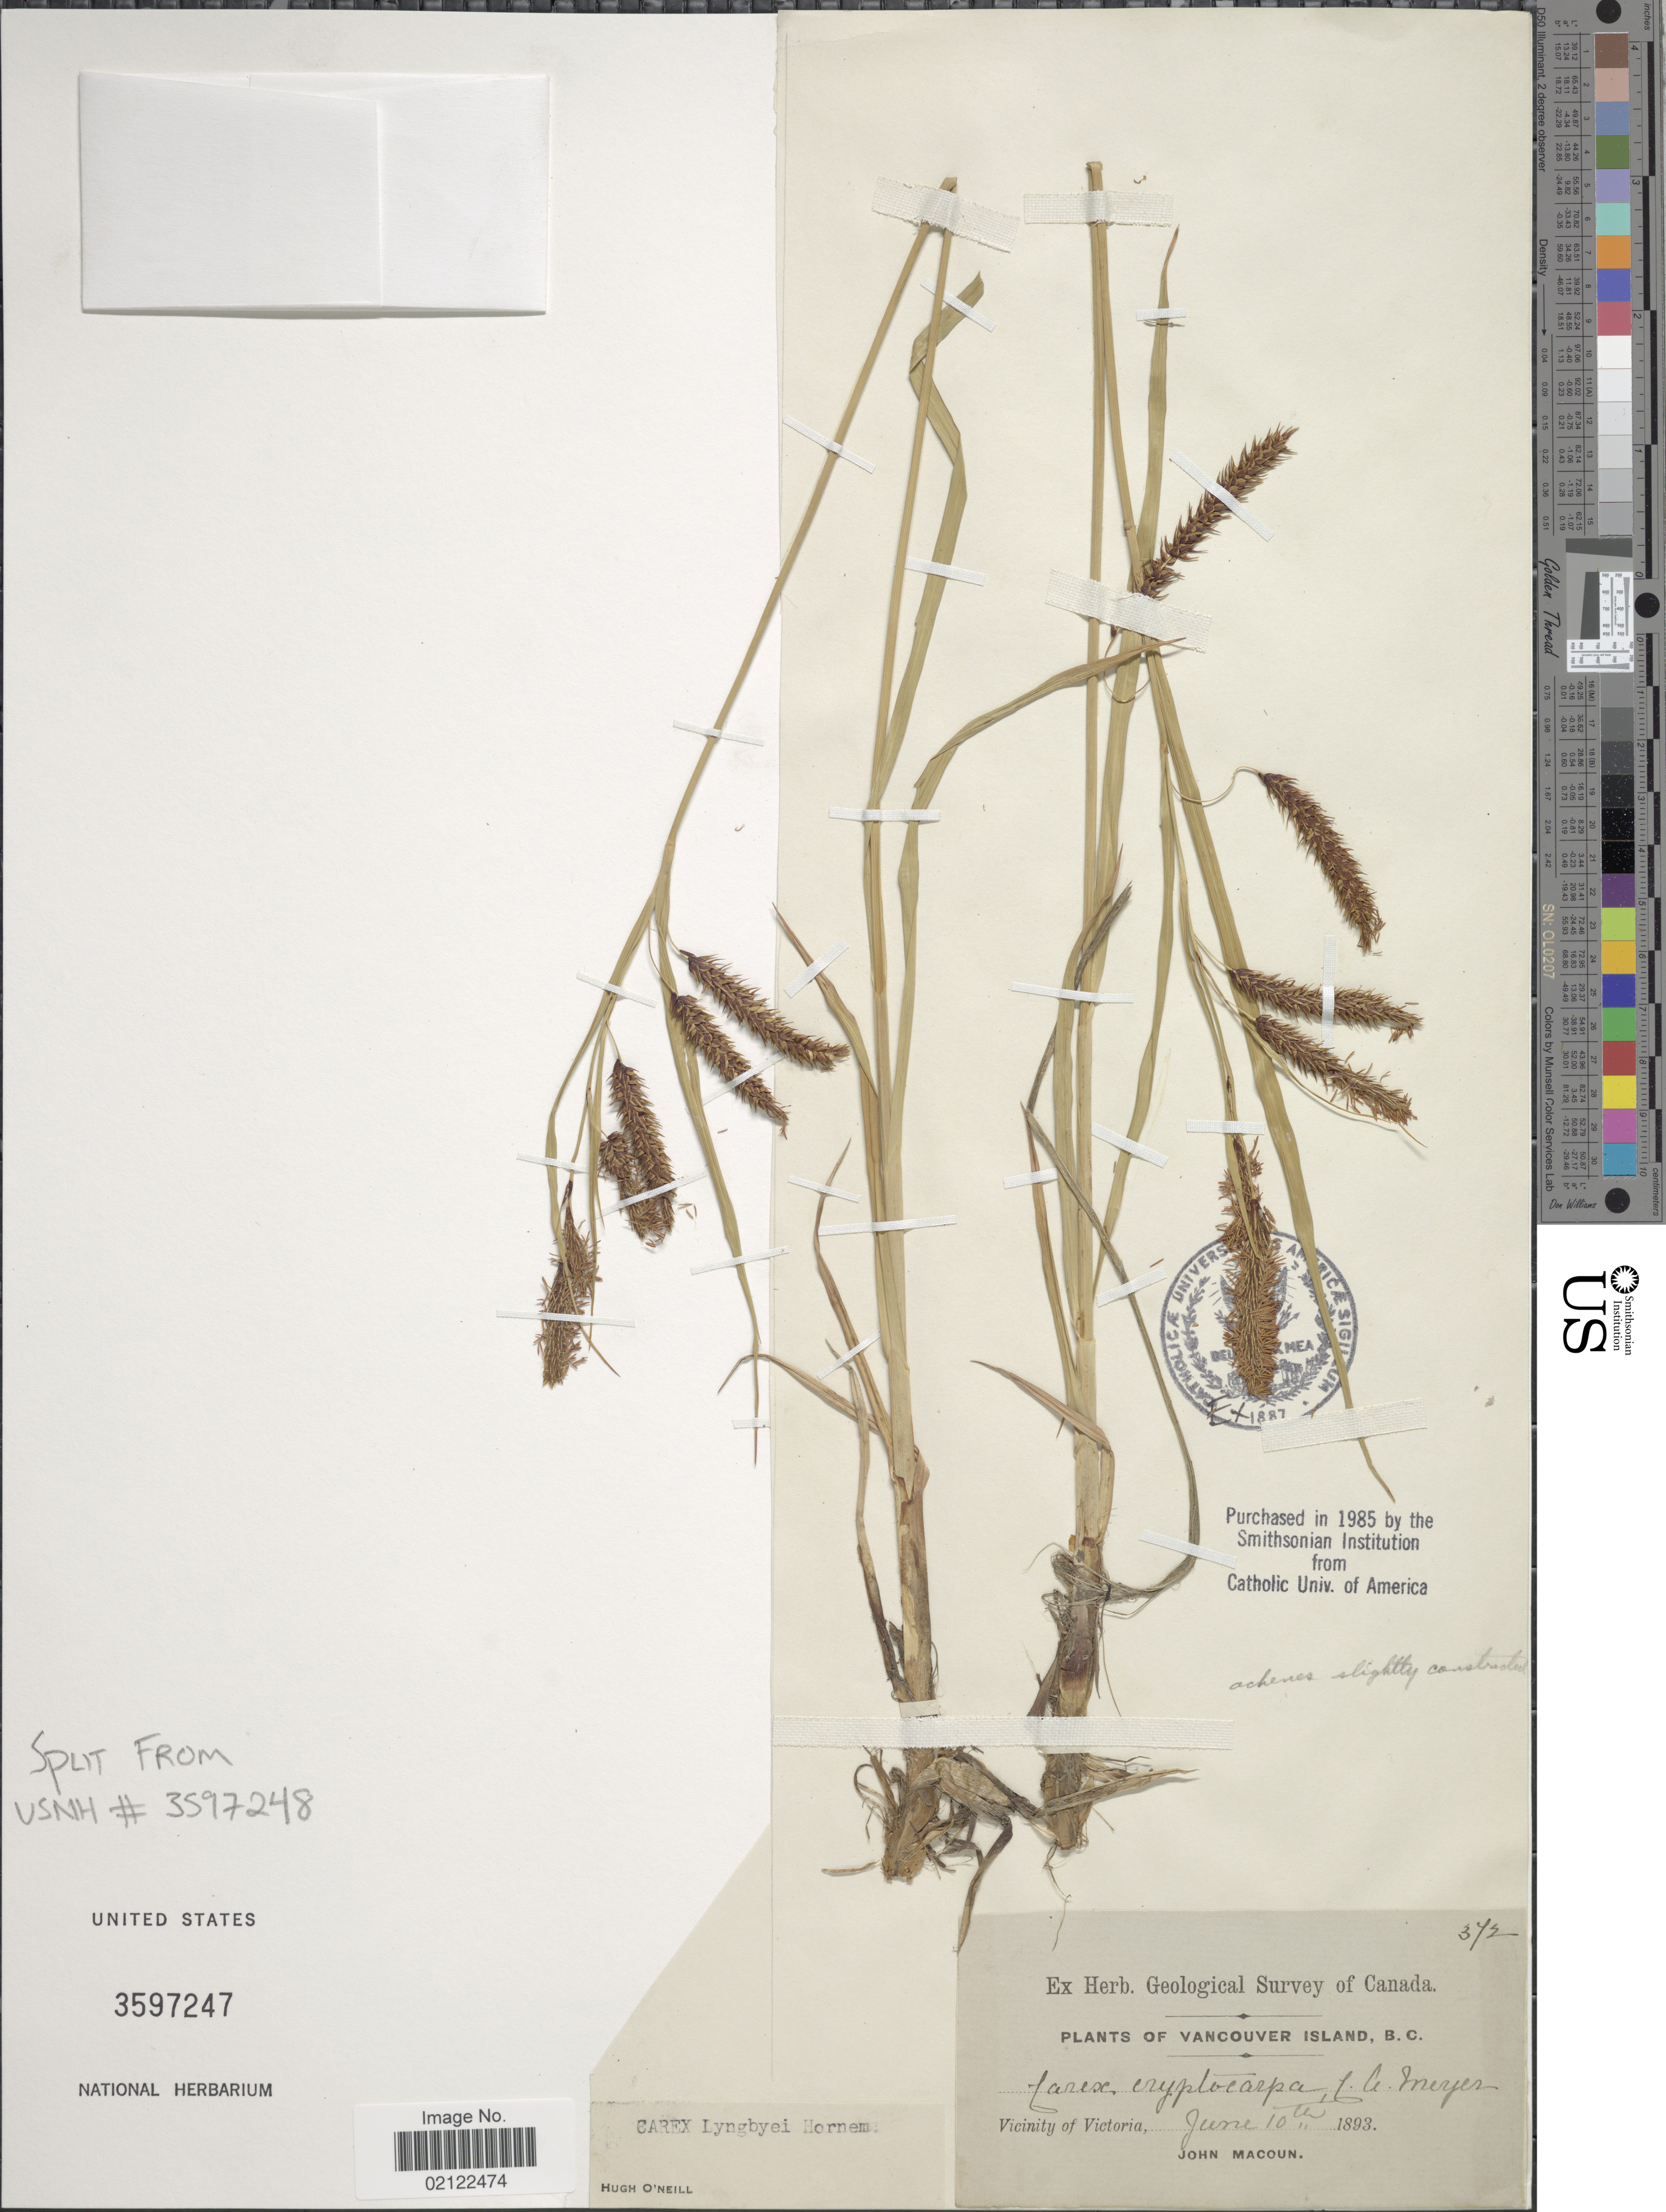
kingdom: Plantae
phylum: Tracheophyta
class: Liliopsida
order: Poales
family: Cyperaceae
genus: Carex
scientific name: Carex lyngbyei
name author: Hornem.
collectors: J. Macoun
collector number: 372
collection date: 1893-06-10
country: Canada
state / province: British Columbia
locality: Vancouver Island, B.C. Vicinity of Victoria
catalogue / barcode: US 3597247